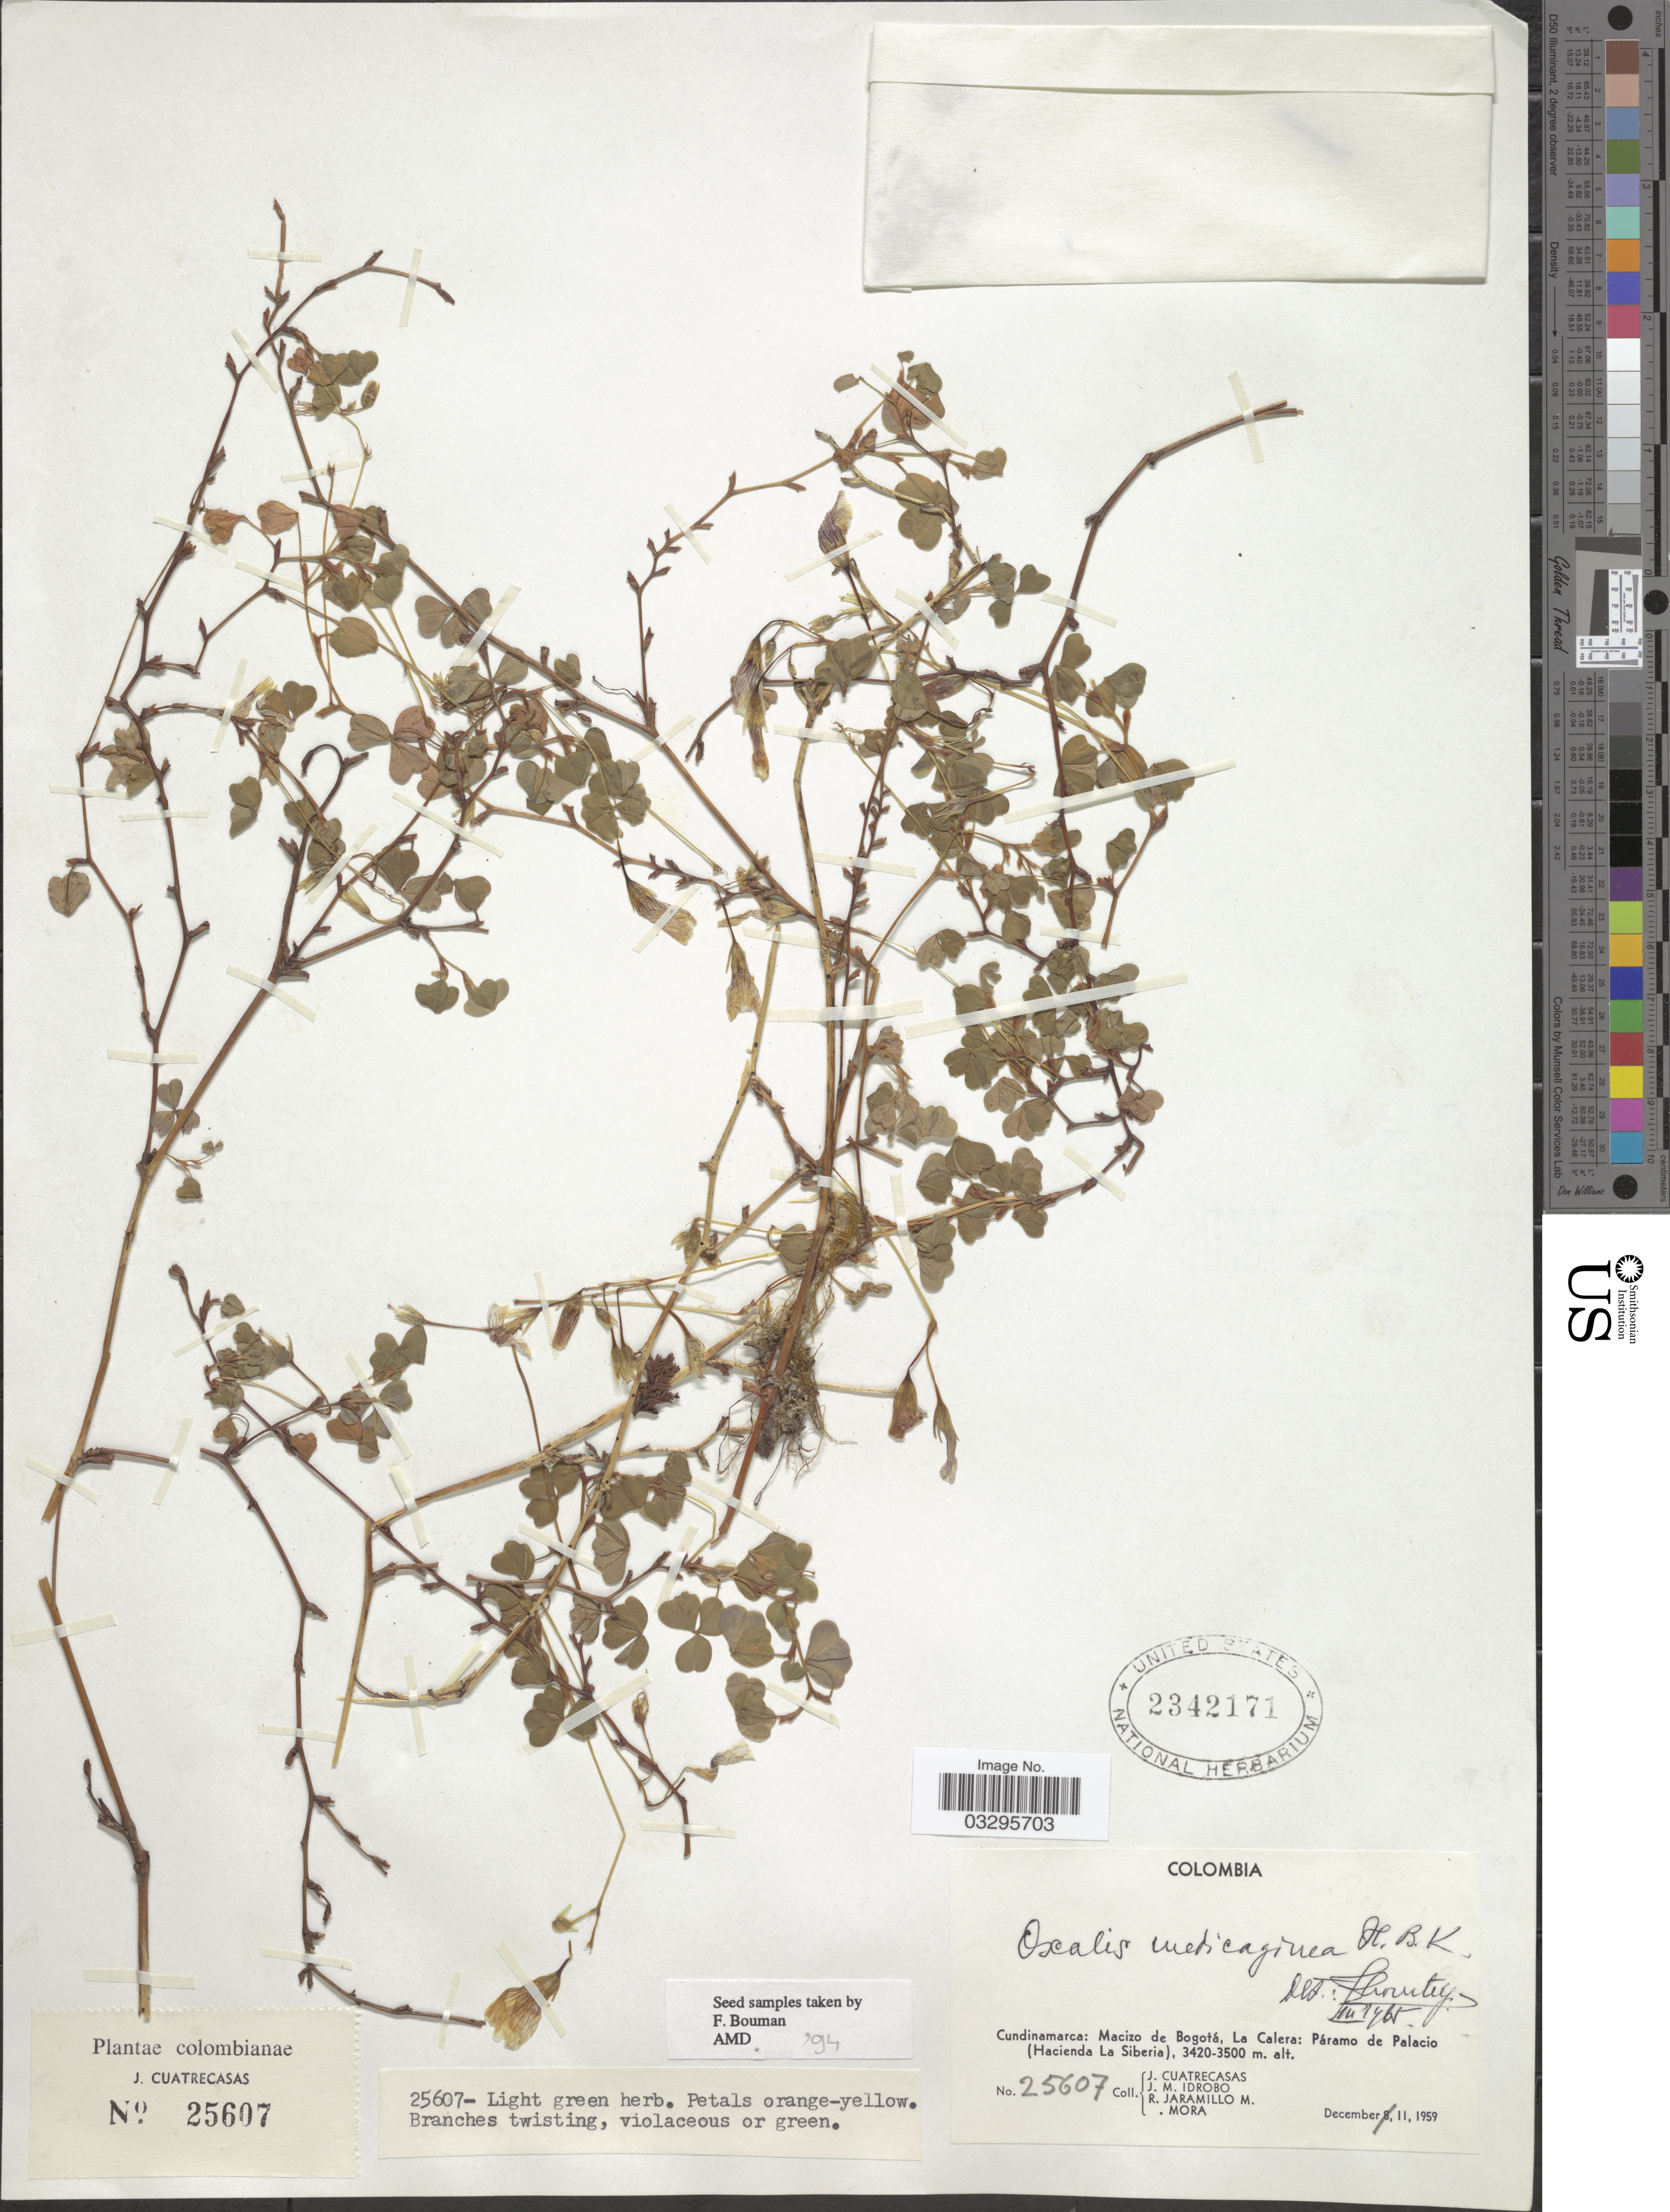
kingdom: Plantae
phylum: Tracheophyta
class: Magnoliopsida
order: Oxalidales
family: Oxalidaceae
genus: Oxalis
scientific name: Oxalis medicaginea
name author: Kunth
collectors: J. Cuatrecasas, J. M. Idrobo, R. Jaramillo M. & Mora, --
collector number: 25607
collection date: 1959-09-11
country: Colombia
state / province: Cundinamarca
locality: Macizo de Bogotá, La Calera: Páramo de Palacio (Hacienda La Siberia).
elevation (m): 3420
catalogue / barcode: US 2342171